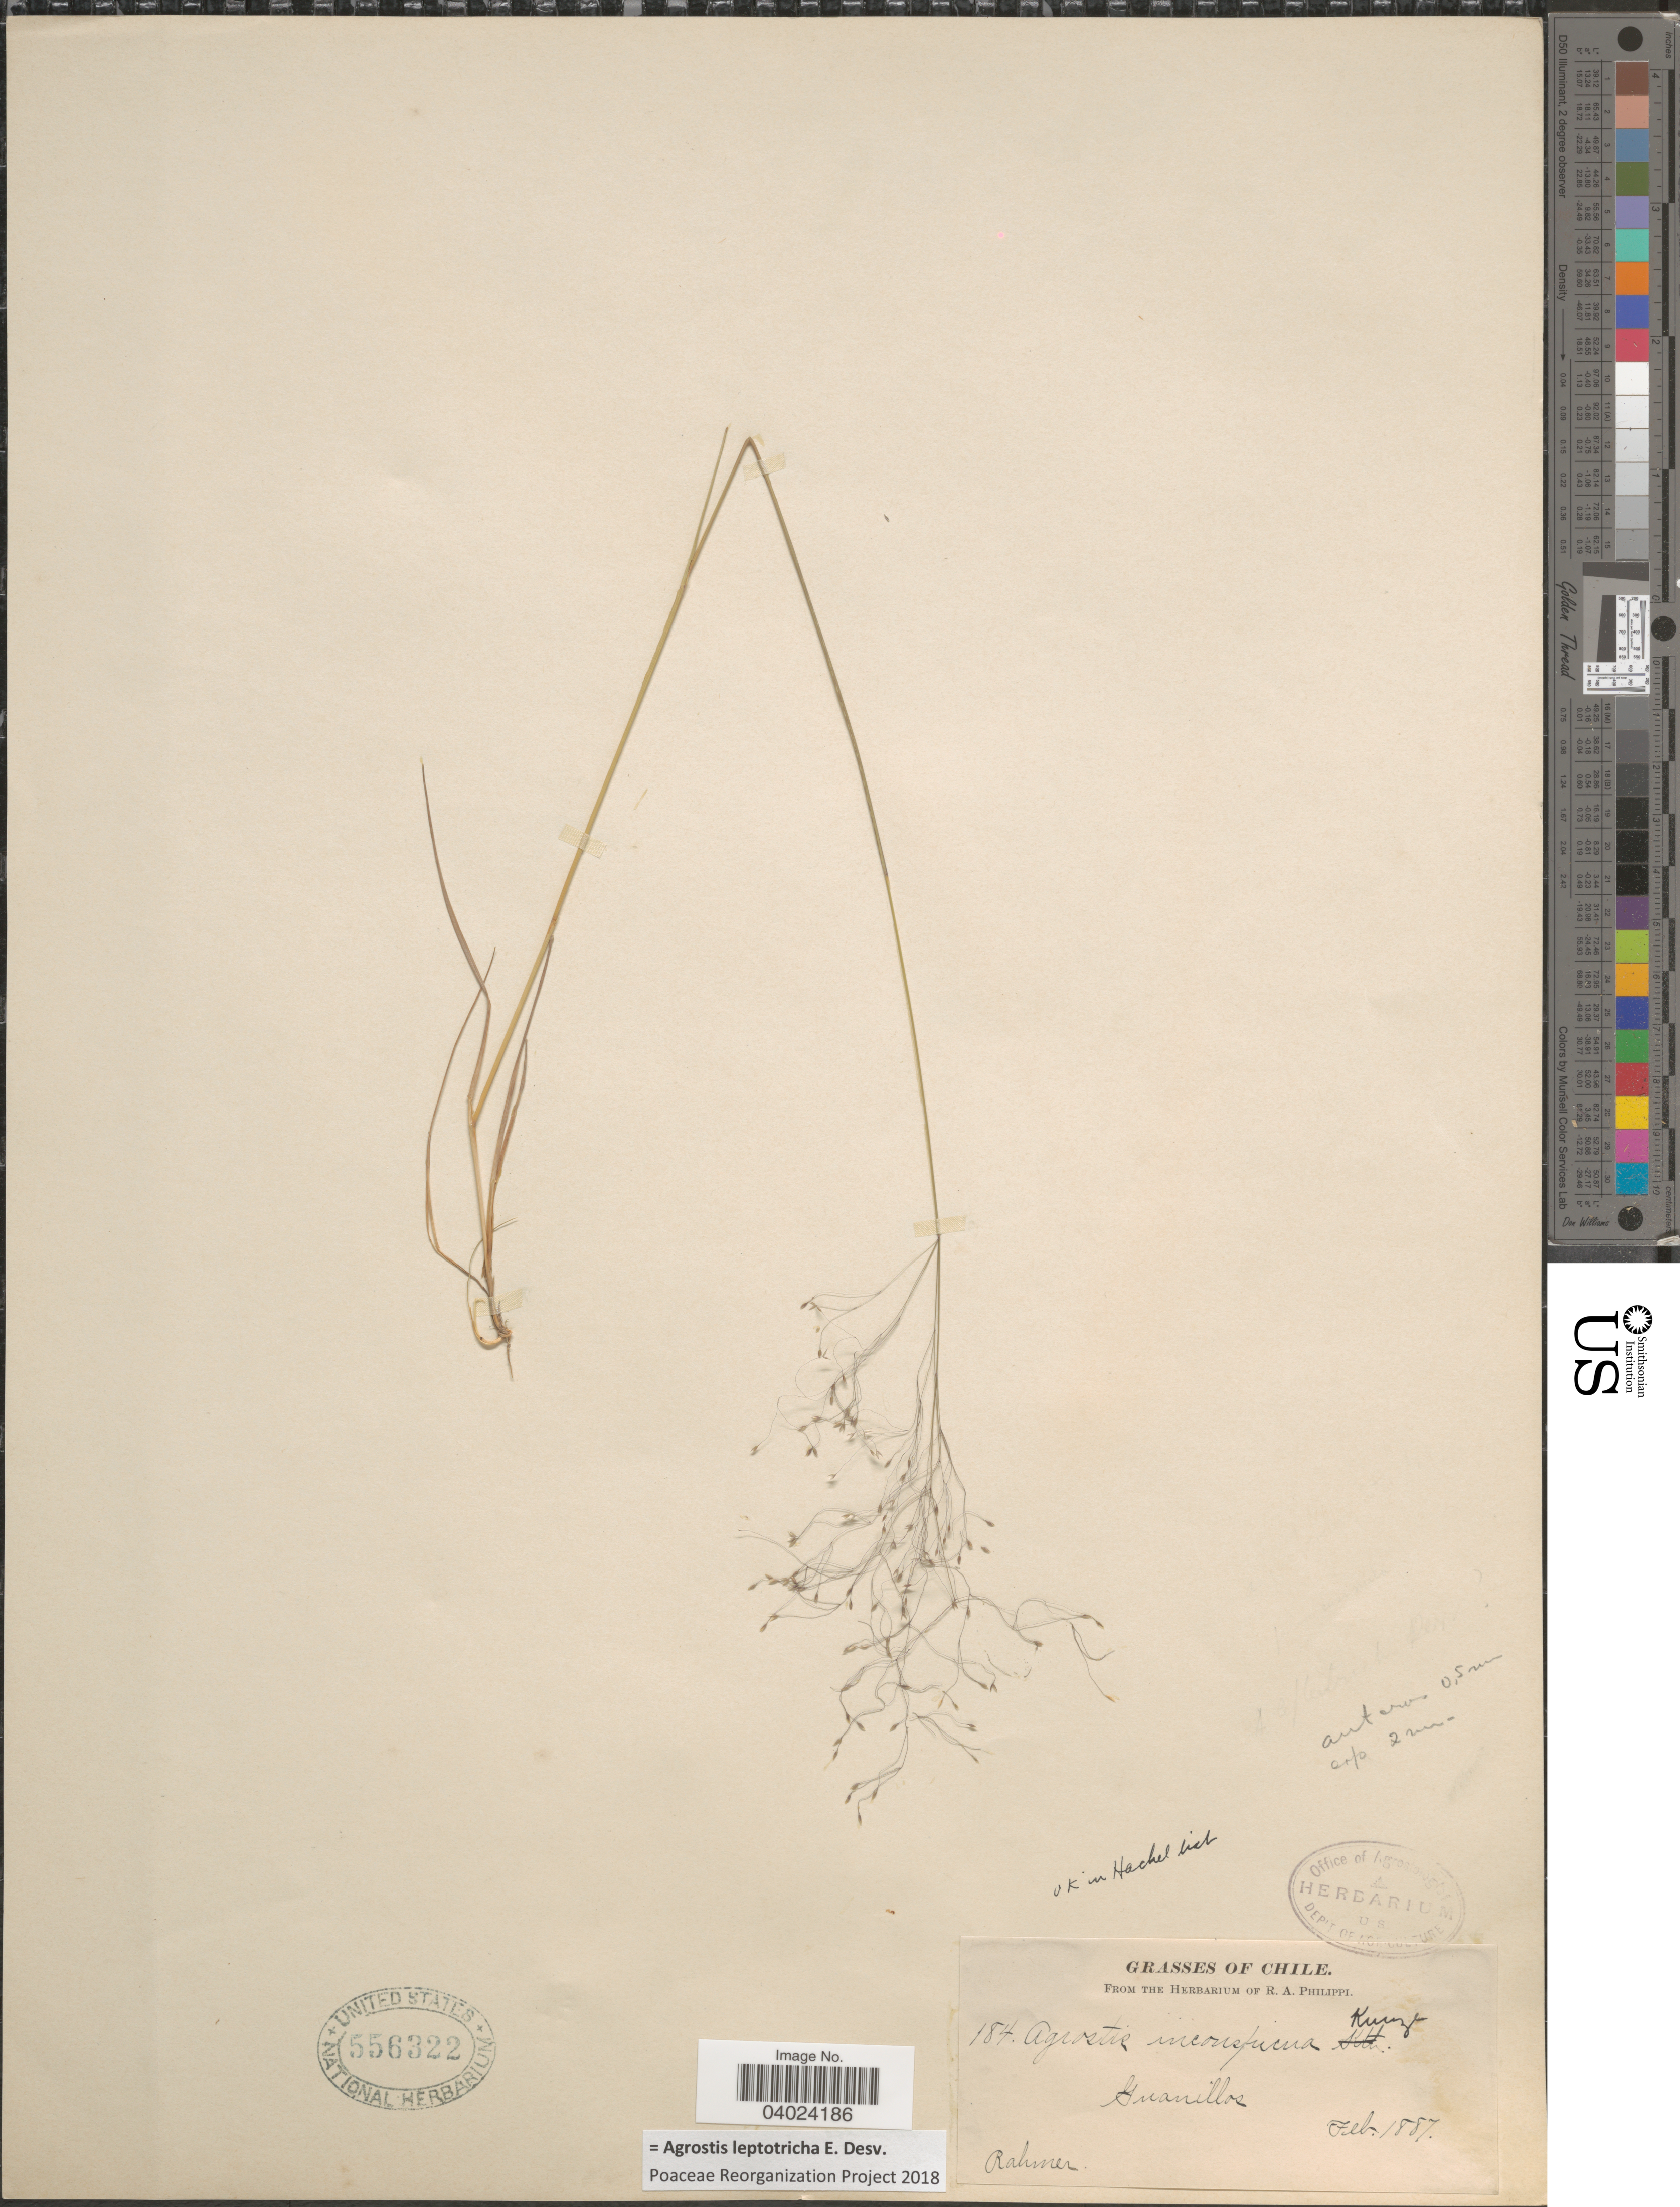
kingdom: Plantae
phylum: Tracheophyta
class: Liliopsida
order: Poales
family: Poaceae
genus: Agrostis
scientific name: Agrostis leptotricha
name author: É. Desv.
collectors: Rahmer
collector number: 184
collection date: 1887-02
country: Chile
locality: Guanillos.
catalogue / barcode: US 556322